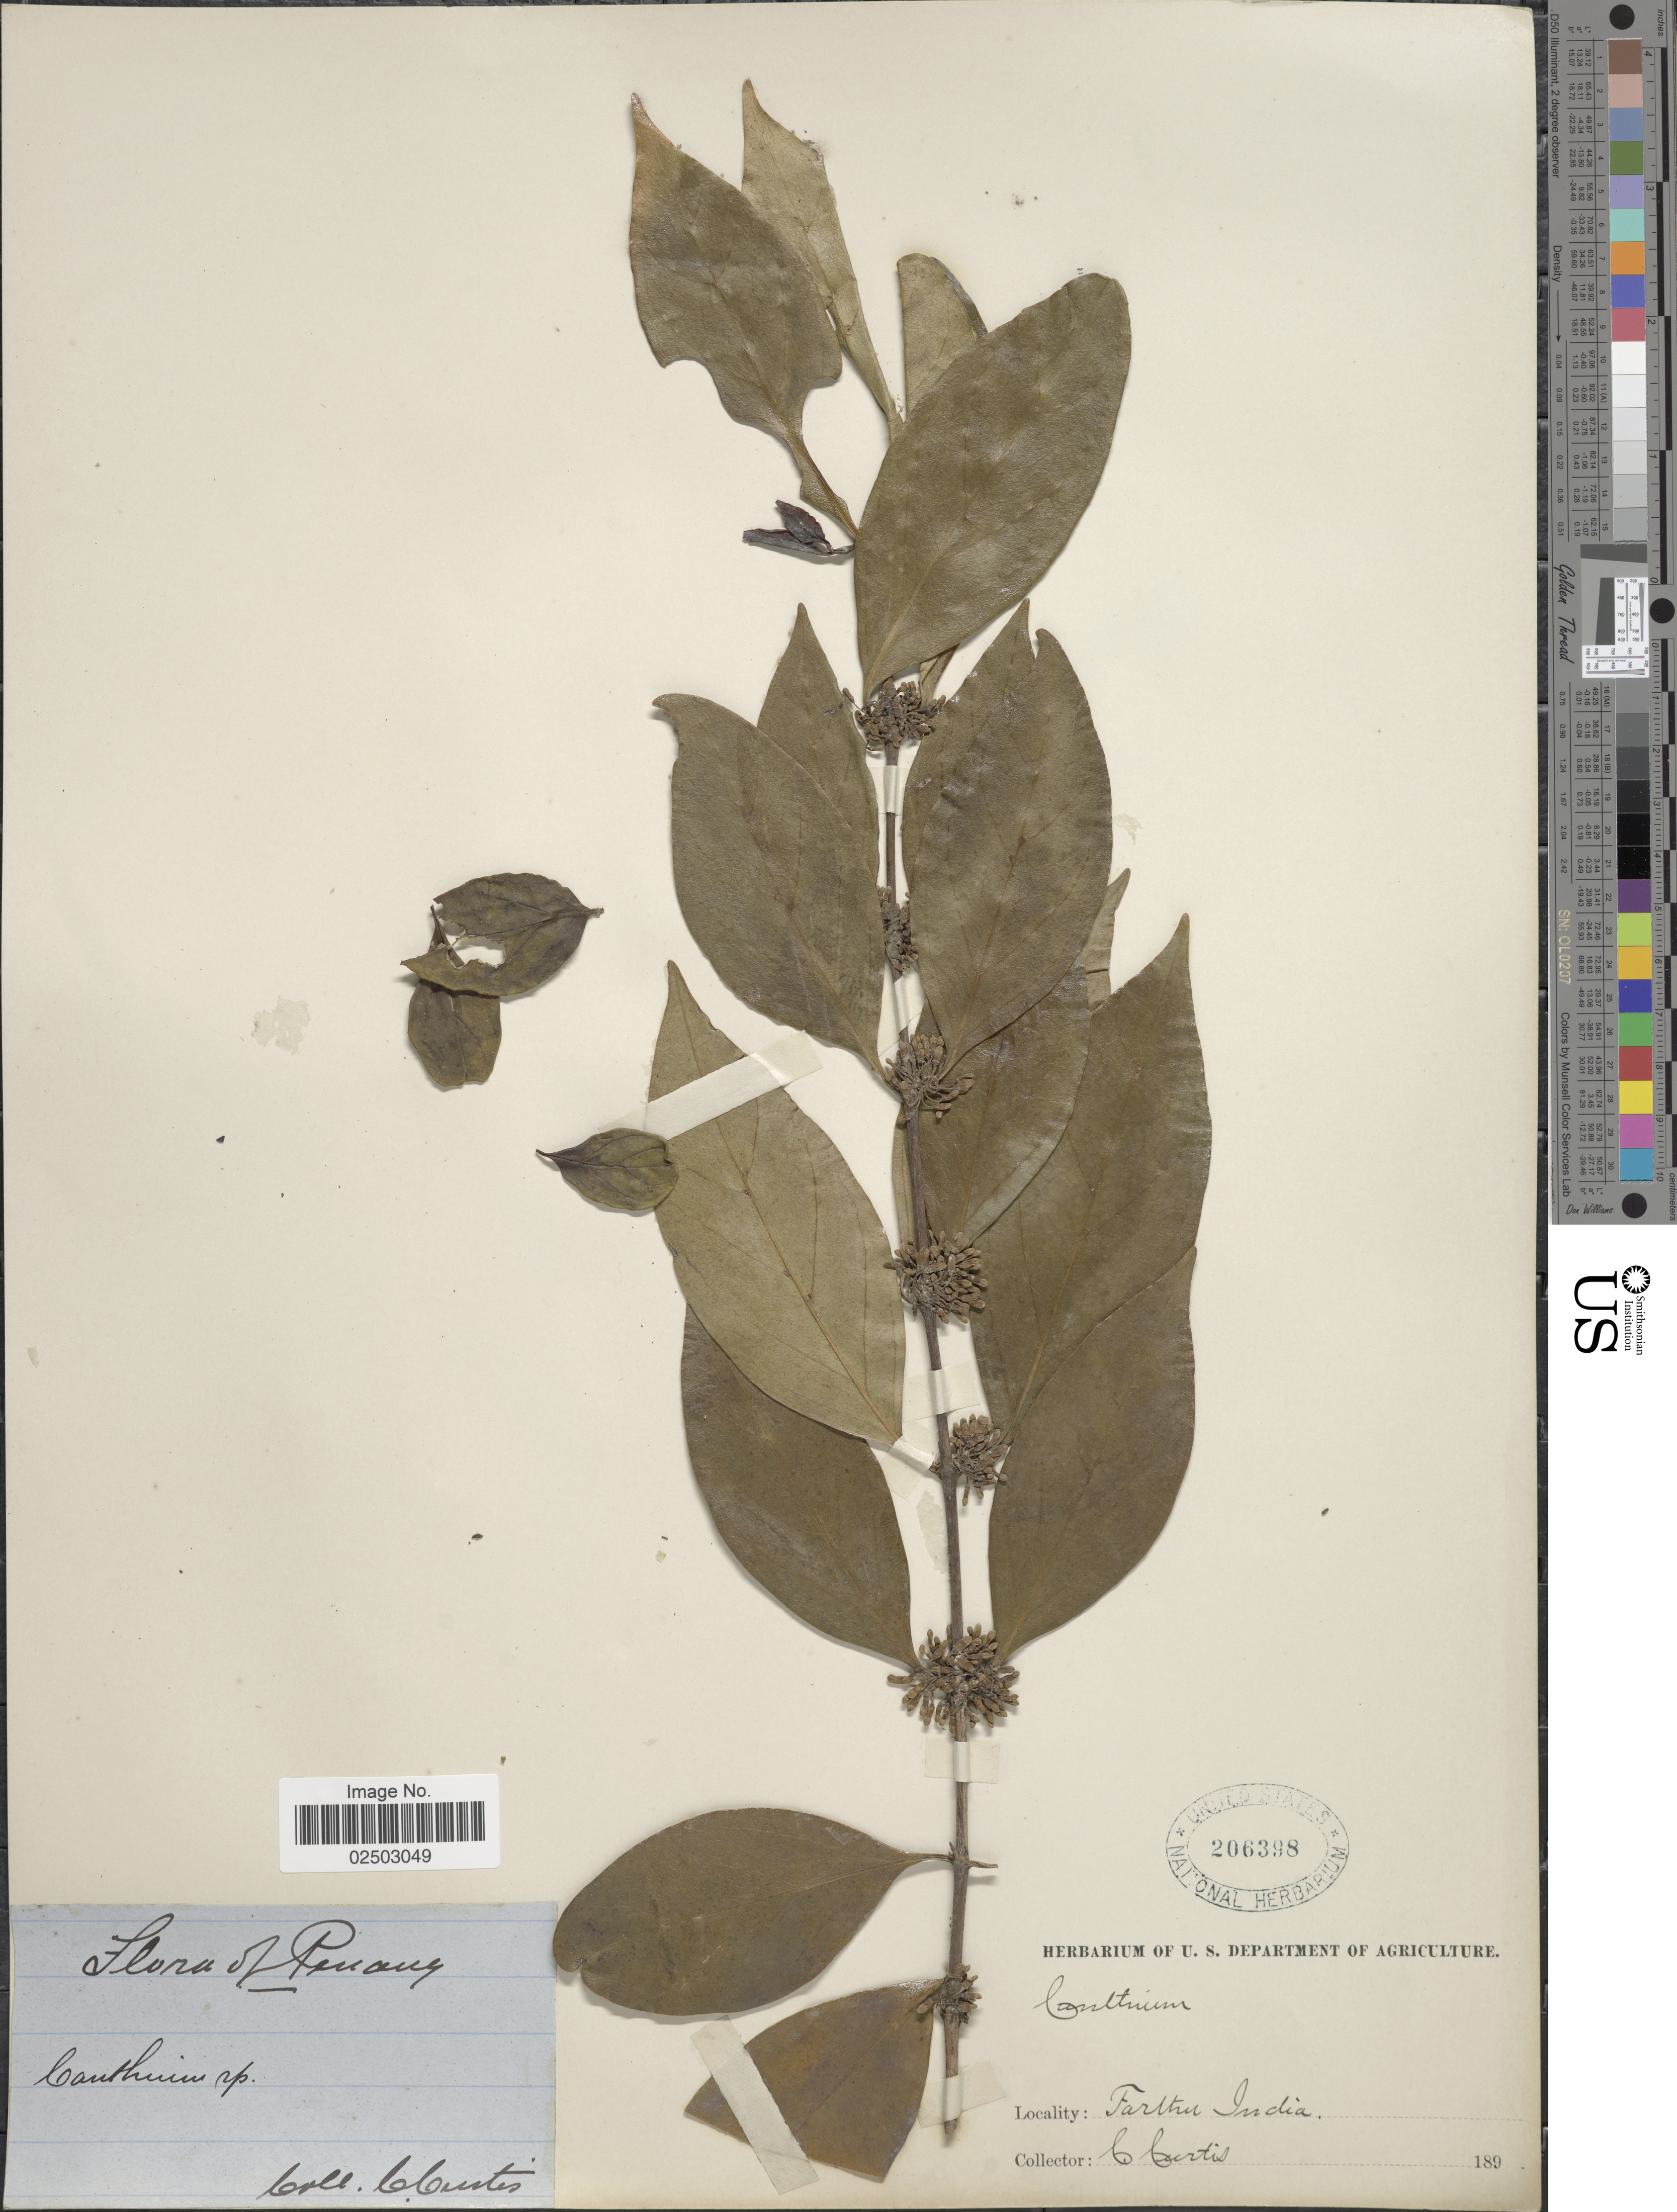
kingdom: Plantae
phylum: Tracheophyta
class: Magnoliopsida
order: Gentianales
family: Rubiaceae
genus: Bridsonia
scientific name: Bridsonia chamaedendrum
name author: (Kuntze) Verstraete & A.E. van Wyk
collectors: C. Curtis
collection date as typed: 189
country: Malaysia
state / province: Pinang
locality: Penang, Farther India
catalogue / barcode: US 206398